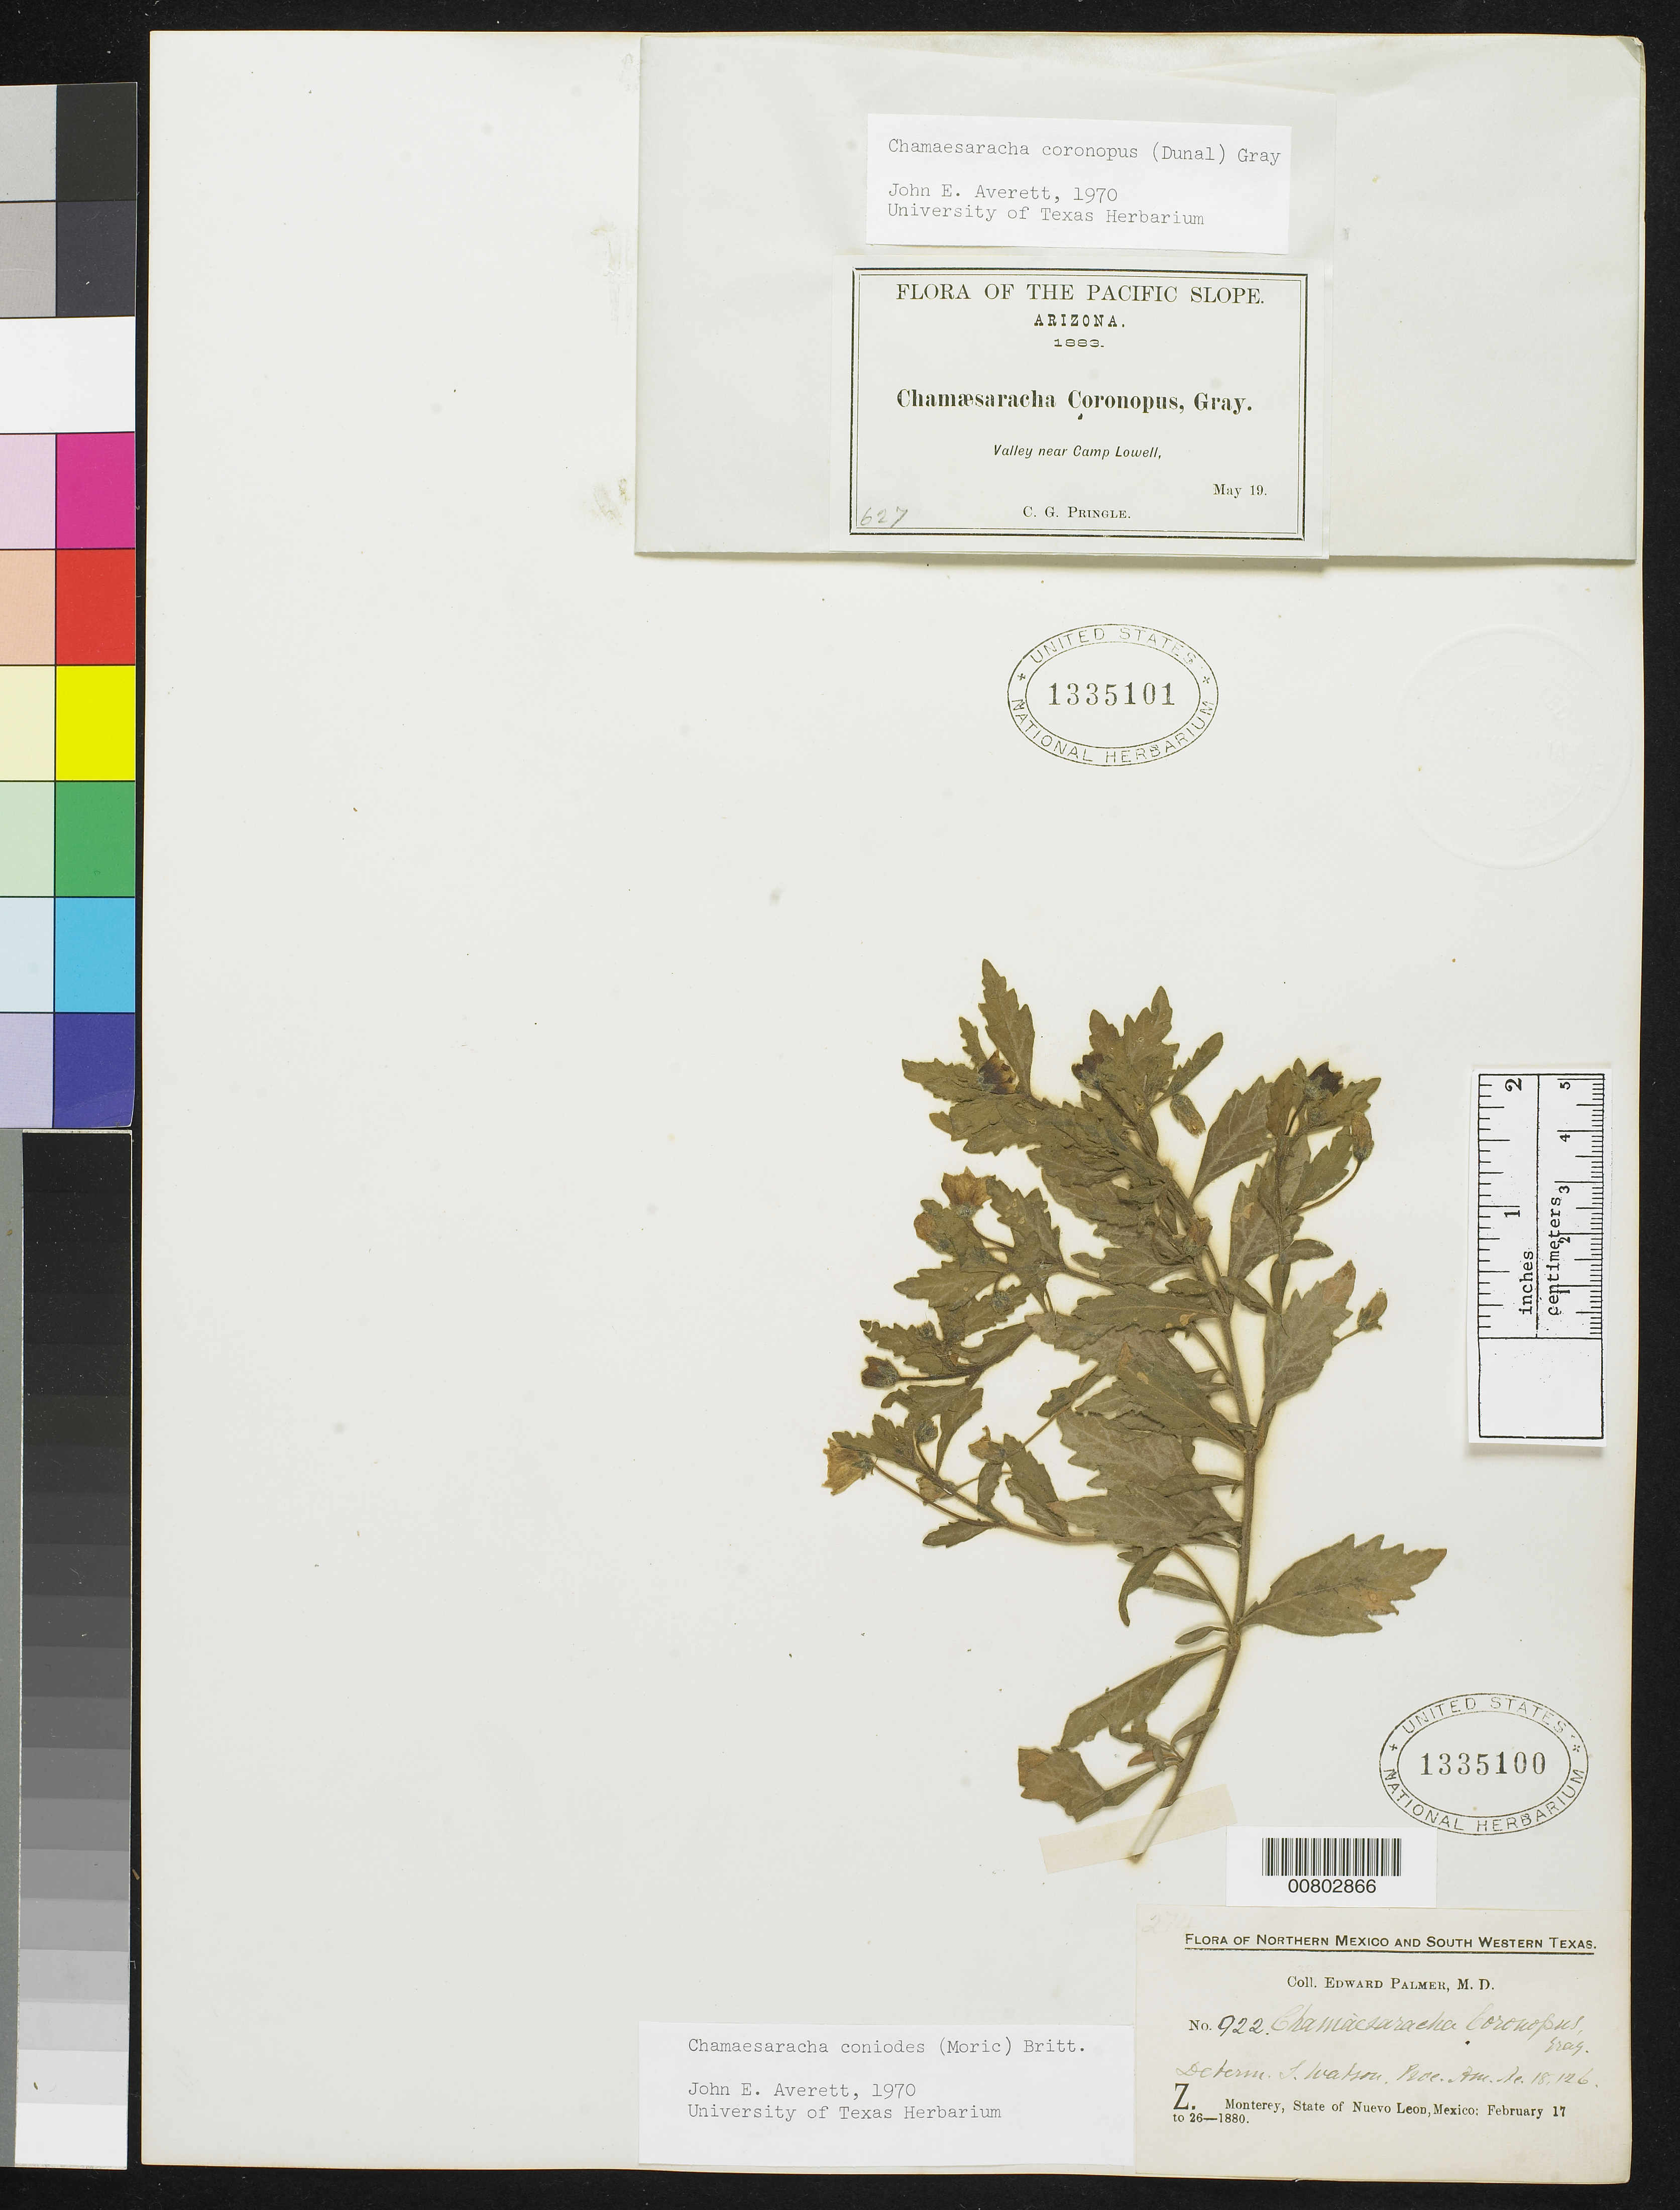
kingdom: Plantae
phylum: Tracheophyta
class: Magnoliopsida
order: Solanales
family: Solanaceae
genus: Chamaesaracha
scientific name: Chamaesaracha coniodes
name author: (Moric. ex Dunal) Britton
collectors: E. Palmer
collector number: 922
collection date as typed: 17 Feb 1880 to 26 Feb 1880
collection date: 1880-02-17/1880-02-26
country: Mexico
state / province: Nuevo León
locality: Z. Monterrey, Nuevo León.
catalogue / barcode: US 1335100